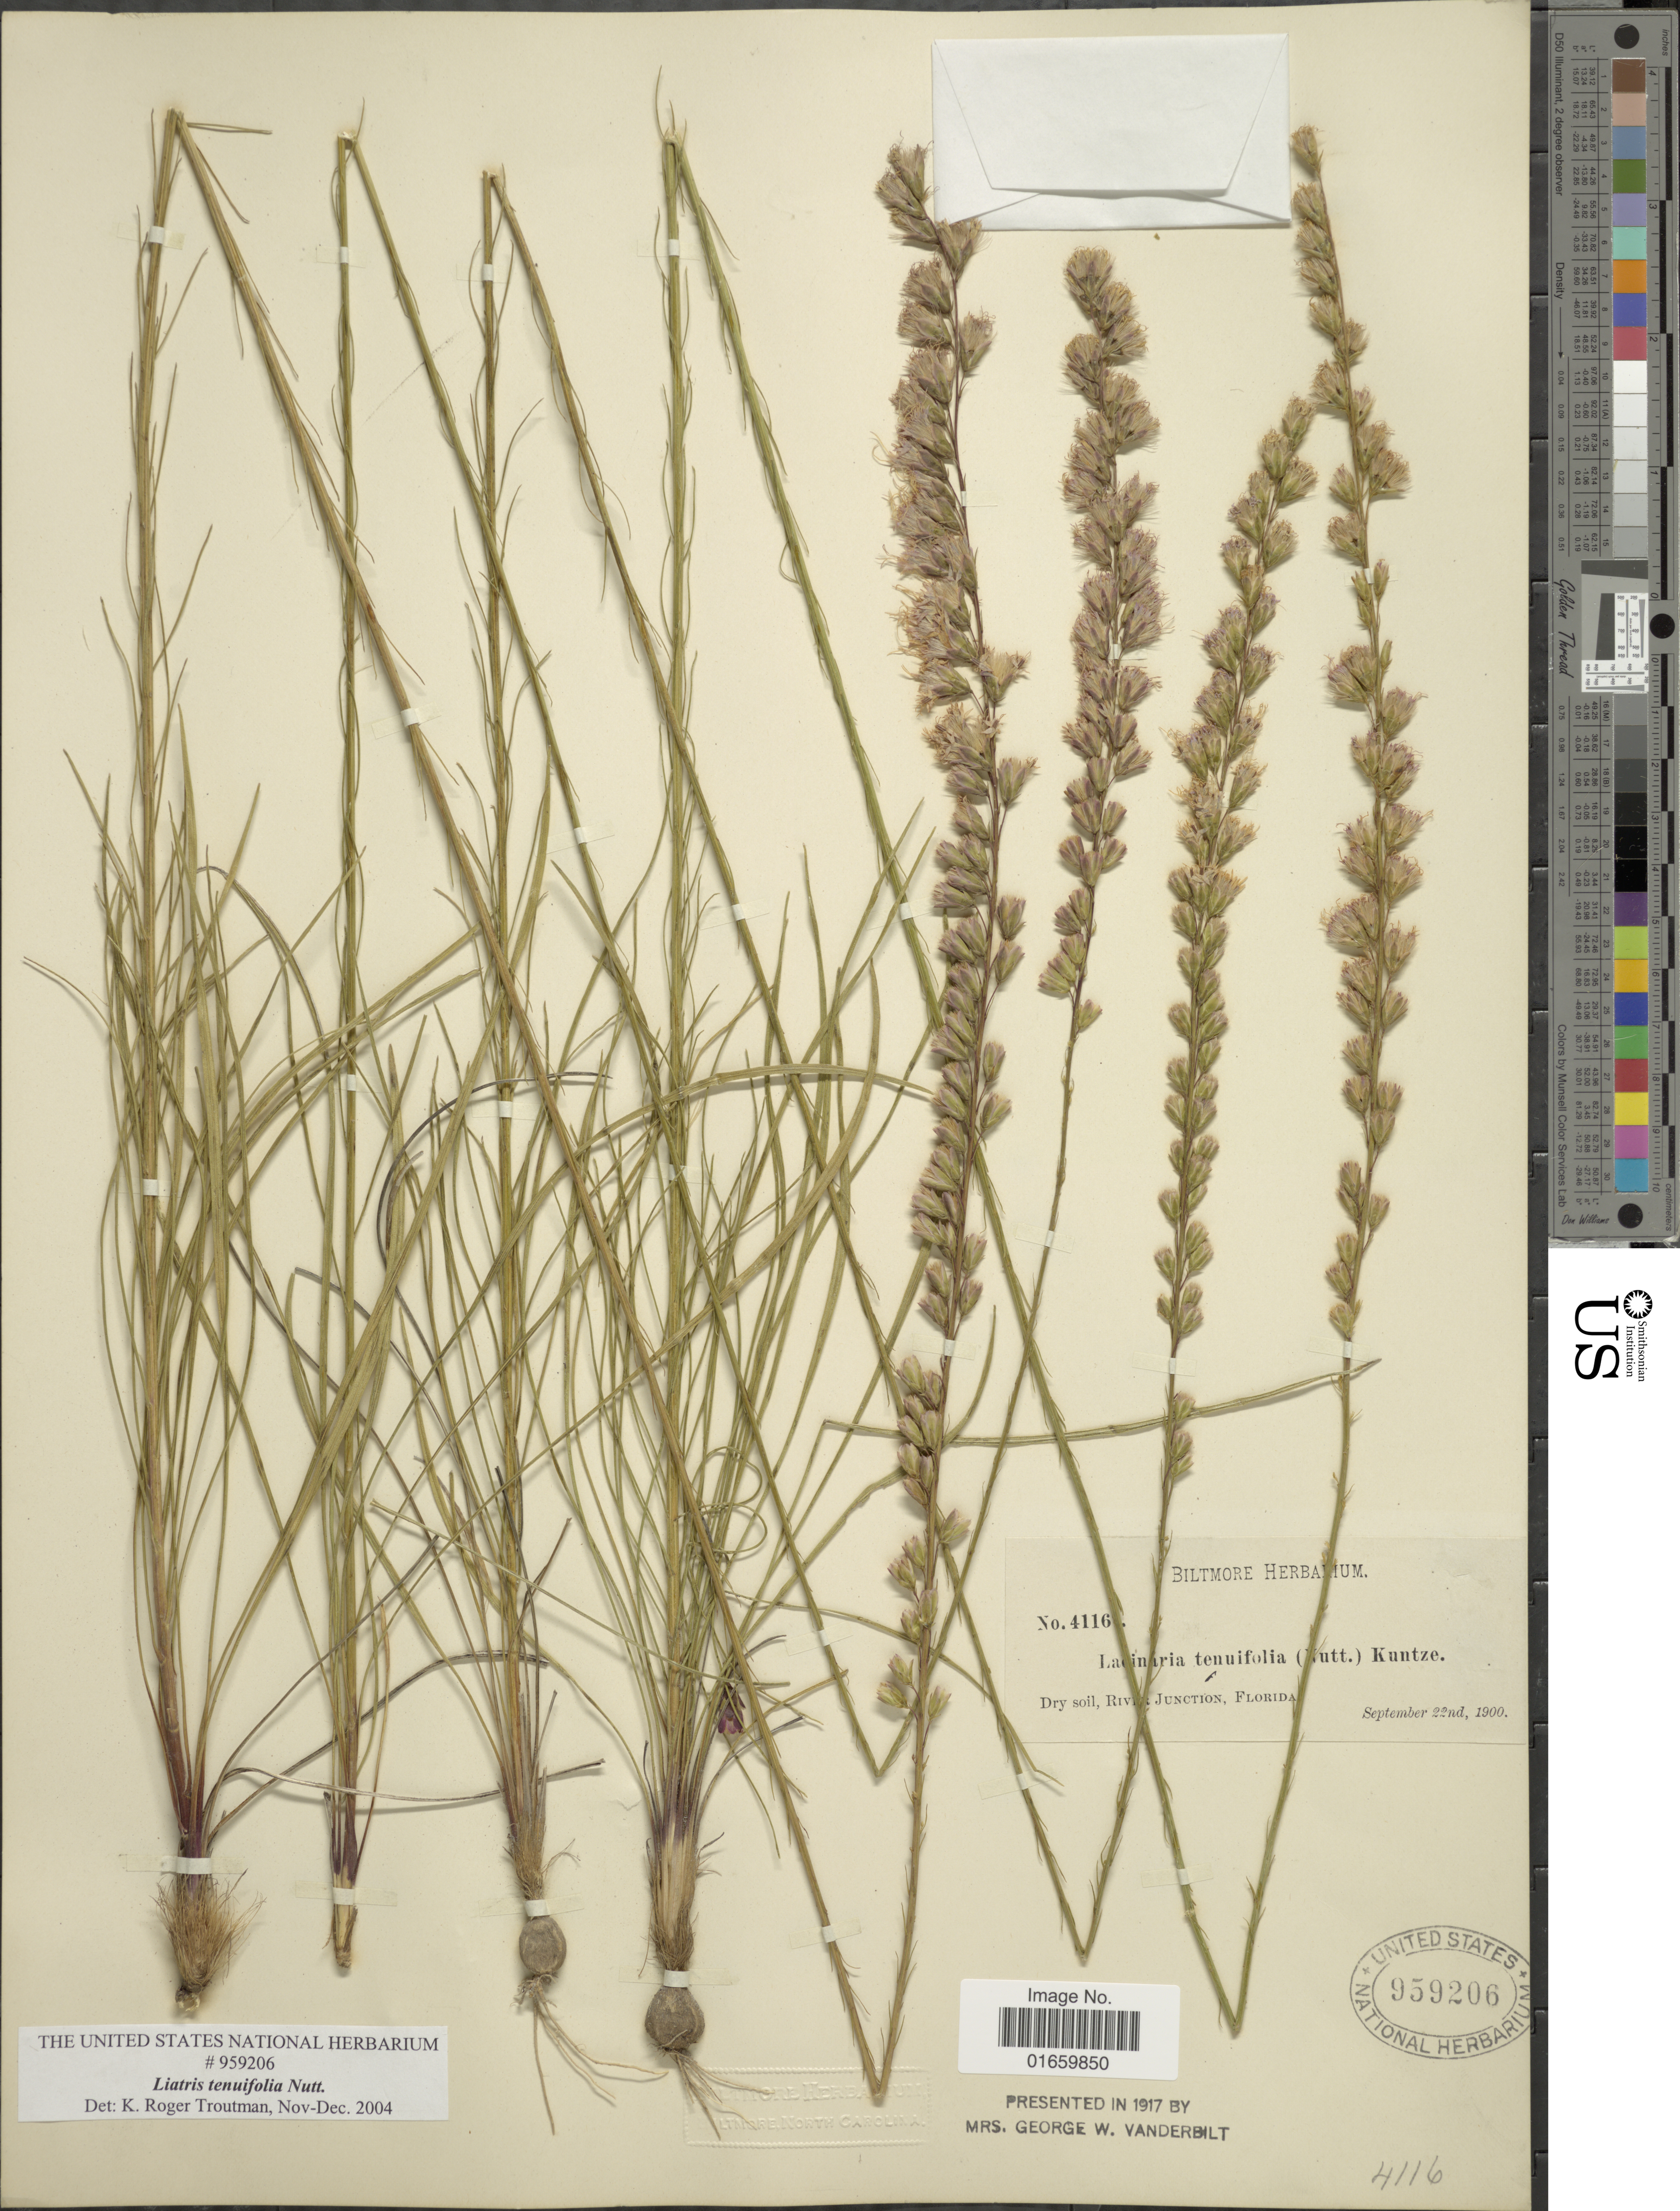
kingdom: Plantae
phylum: Tracheophyta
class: Magnoliopsida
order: Asterales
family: Asteraceae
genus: Liatris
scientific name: Liatris tenuifolia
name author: Nutt.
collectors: ex herb. Biltmore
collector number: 4116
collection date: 1900-09-22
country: United States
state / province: Florida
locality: River Junction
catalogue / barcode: US 959206